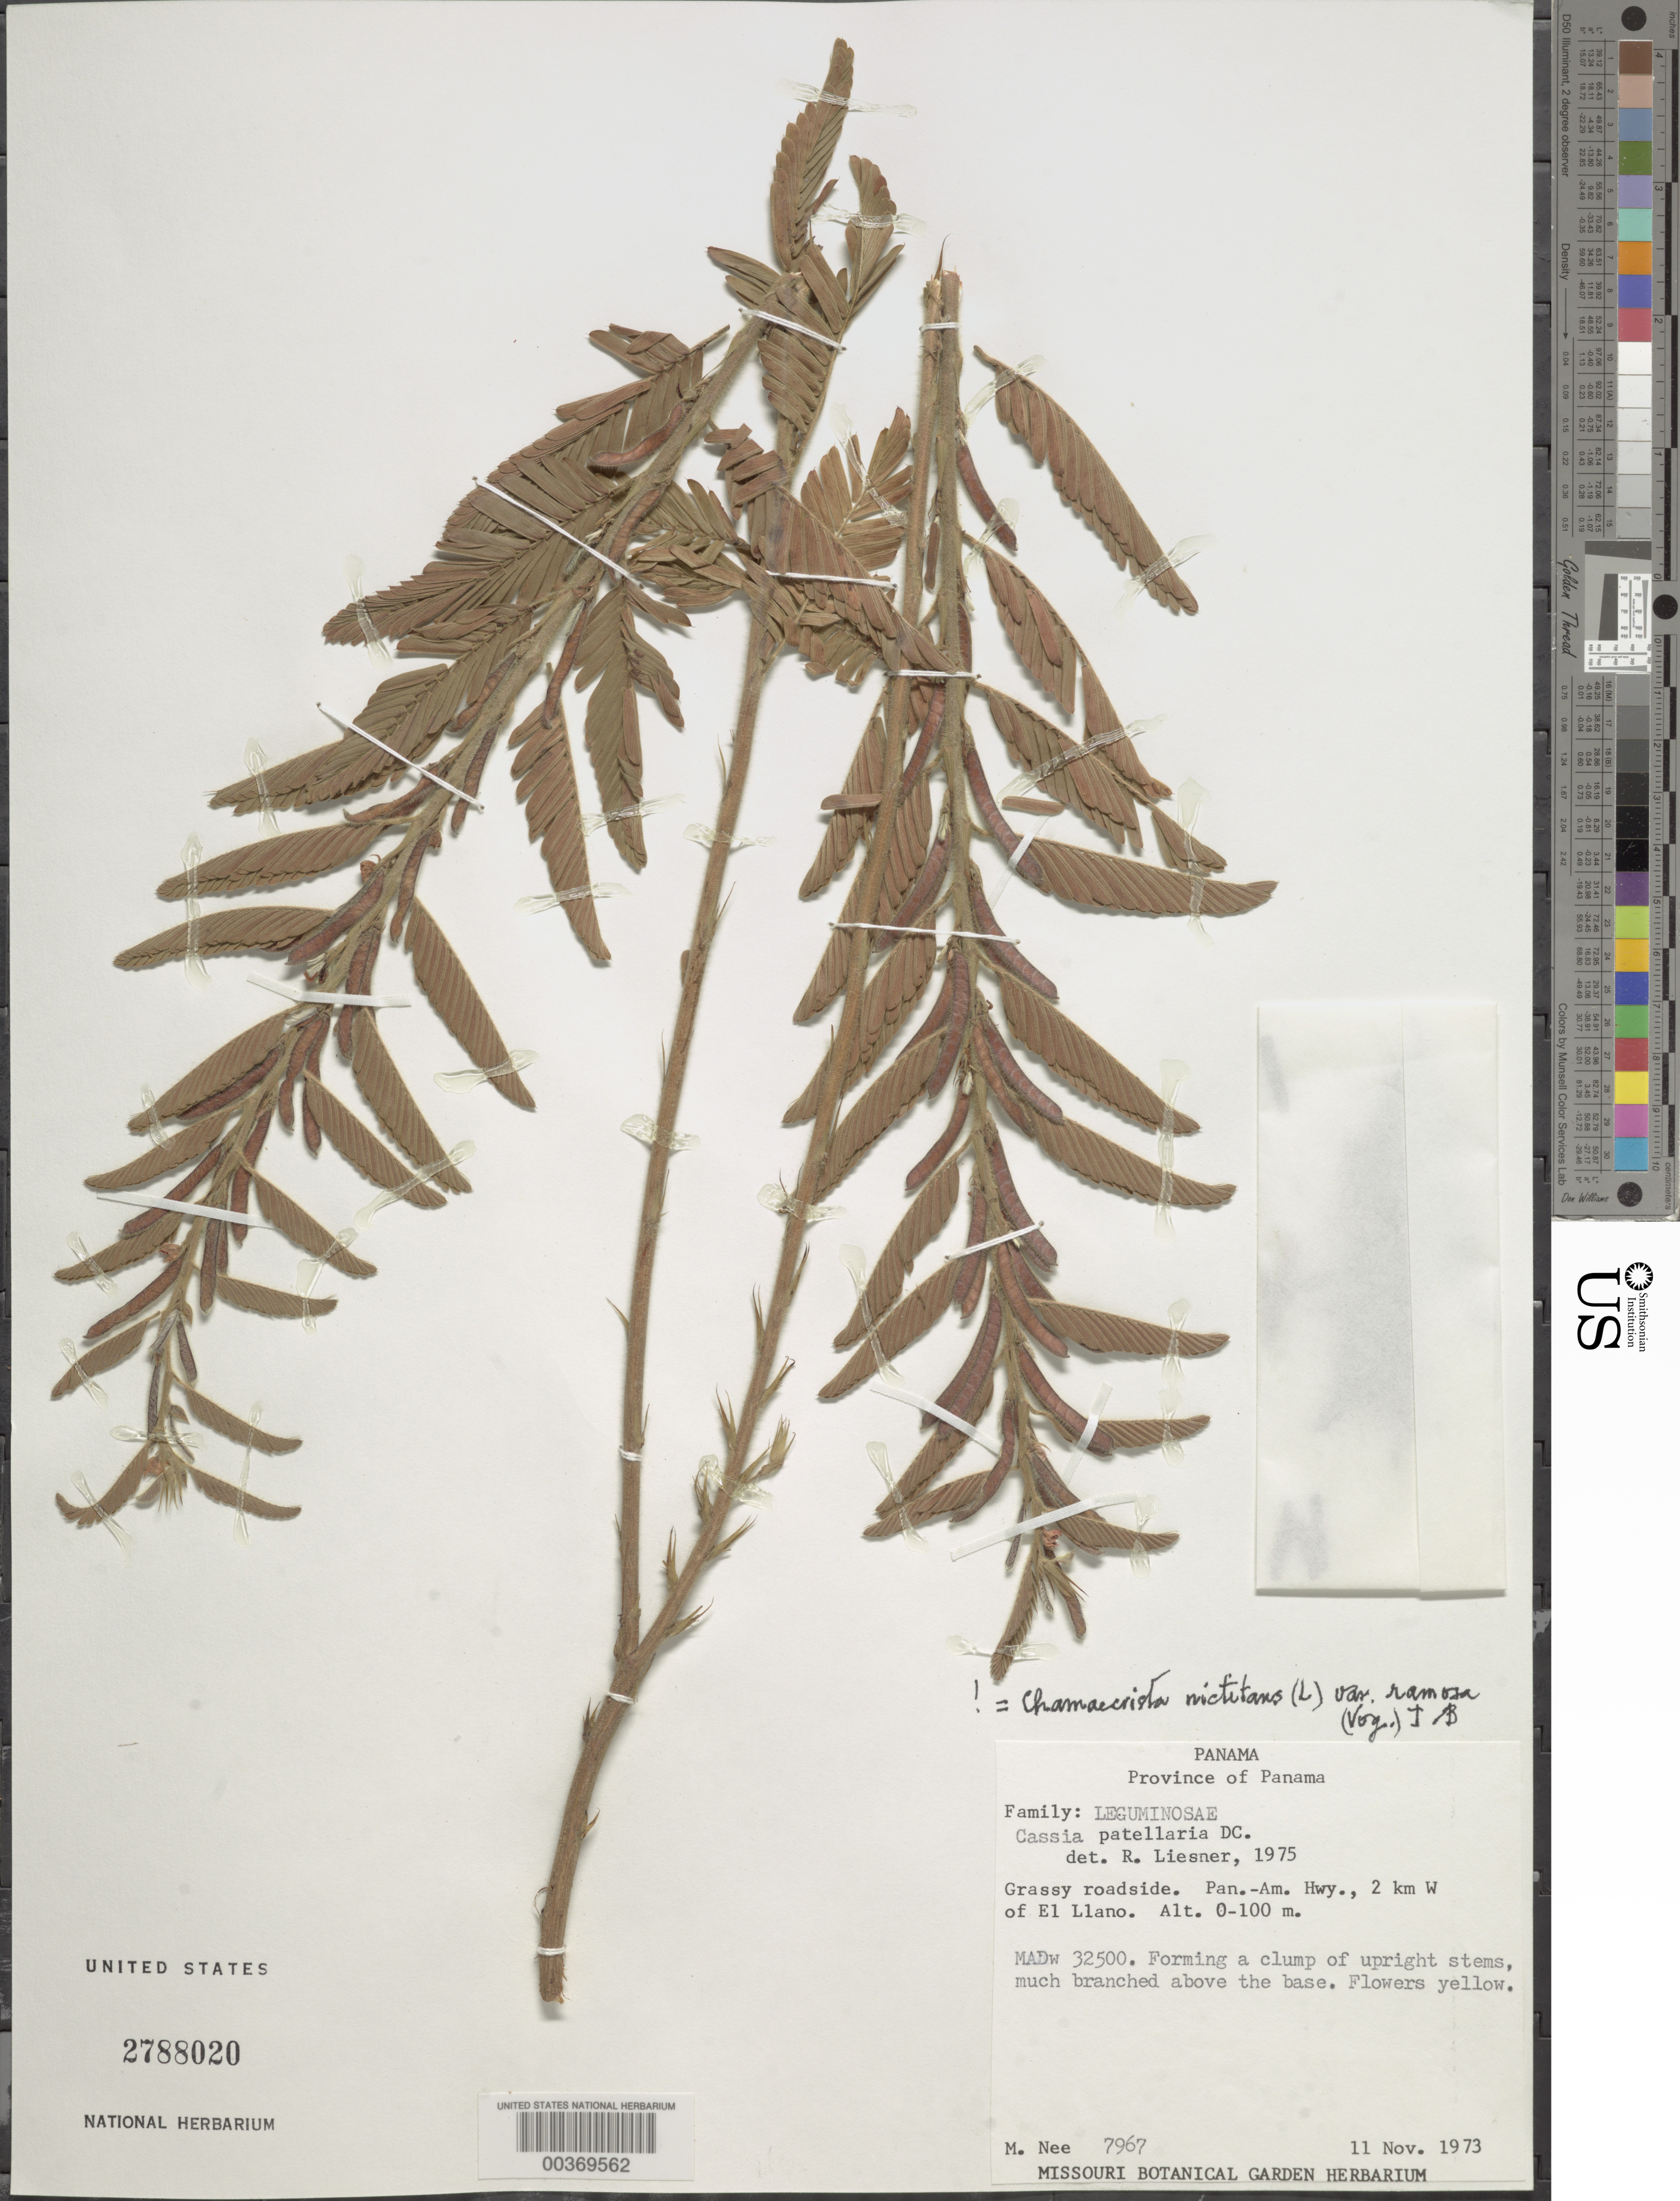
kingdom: Plantae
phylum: Tracheophyta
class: Magnoliopsida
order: Fabales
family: Fabaceae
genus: Chamaecrista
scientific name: Chamaecrista nictitans var. ramosa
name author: (Vogel) H.S. Irwin & Barneby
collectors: M. Nee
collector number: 7967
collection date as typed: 11 Nov 1973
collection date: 1973-11-11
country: Panama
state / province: Panamá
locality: Pan American Hwy, 2 km W ofel Llano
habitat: Grassy roadside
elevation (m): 0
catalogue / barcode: US 2788020